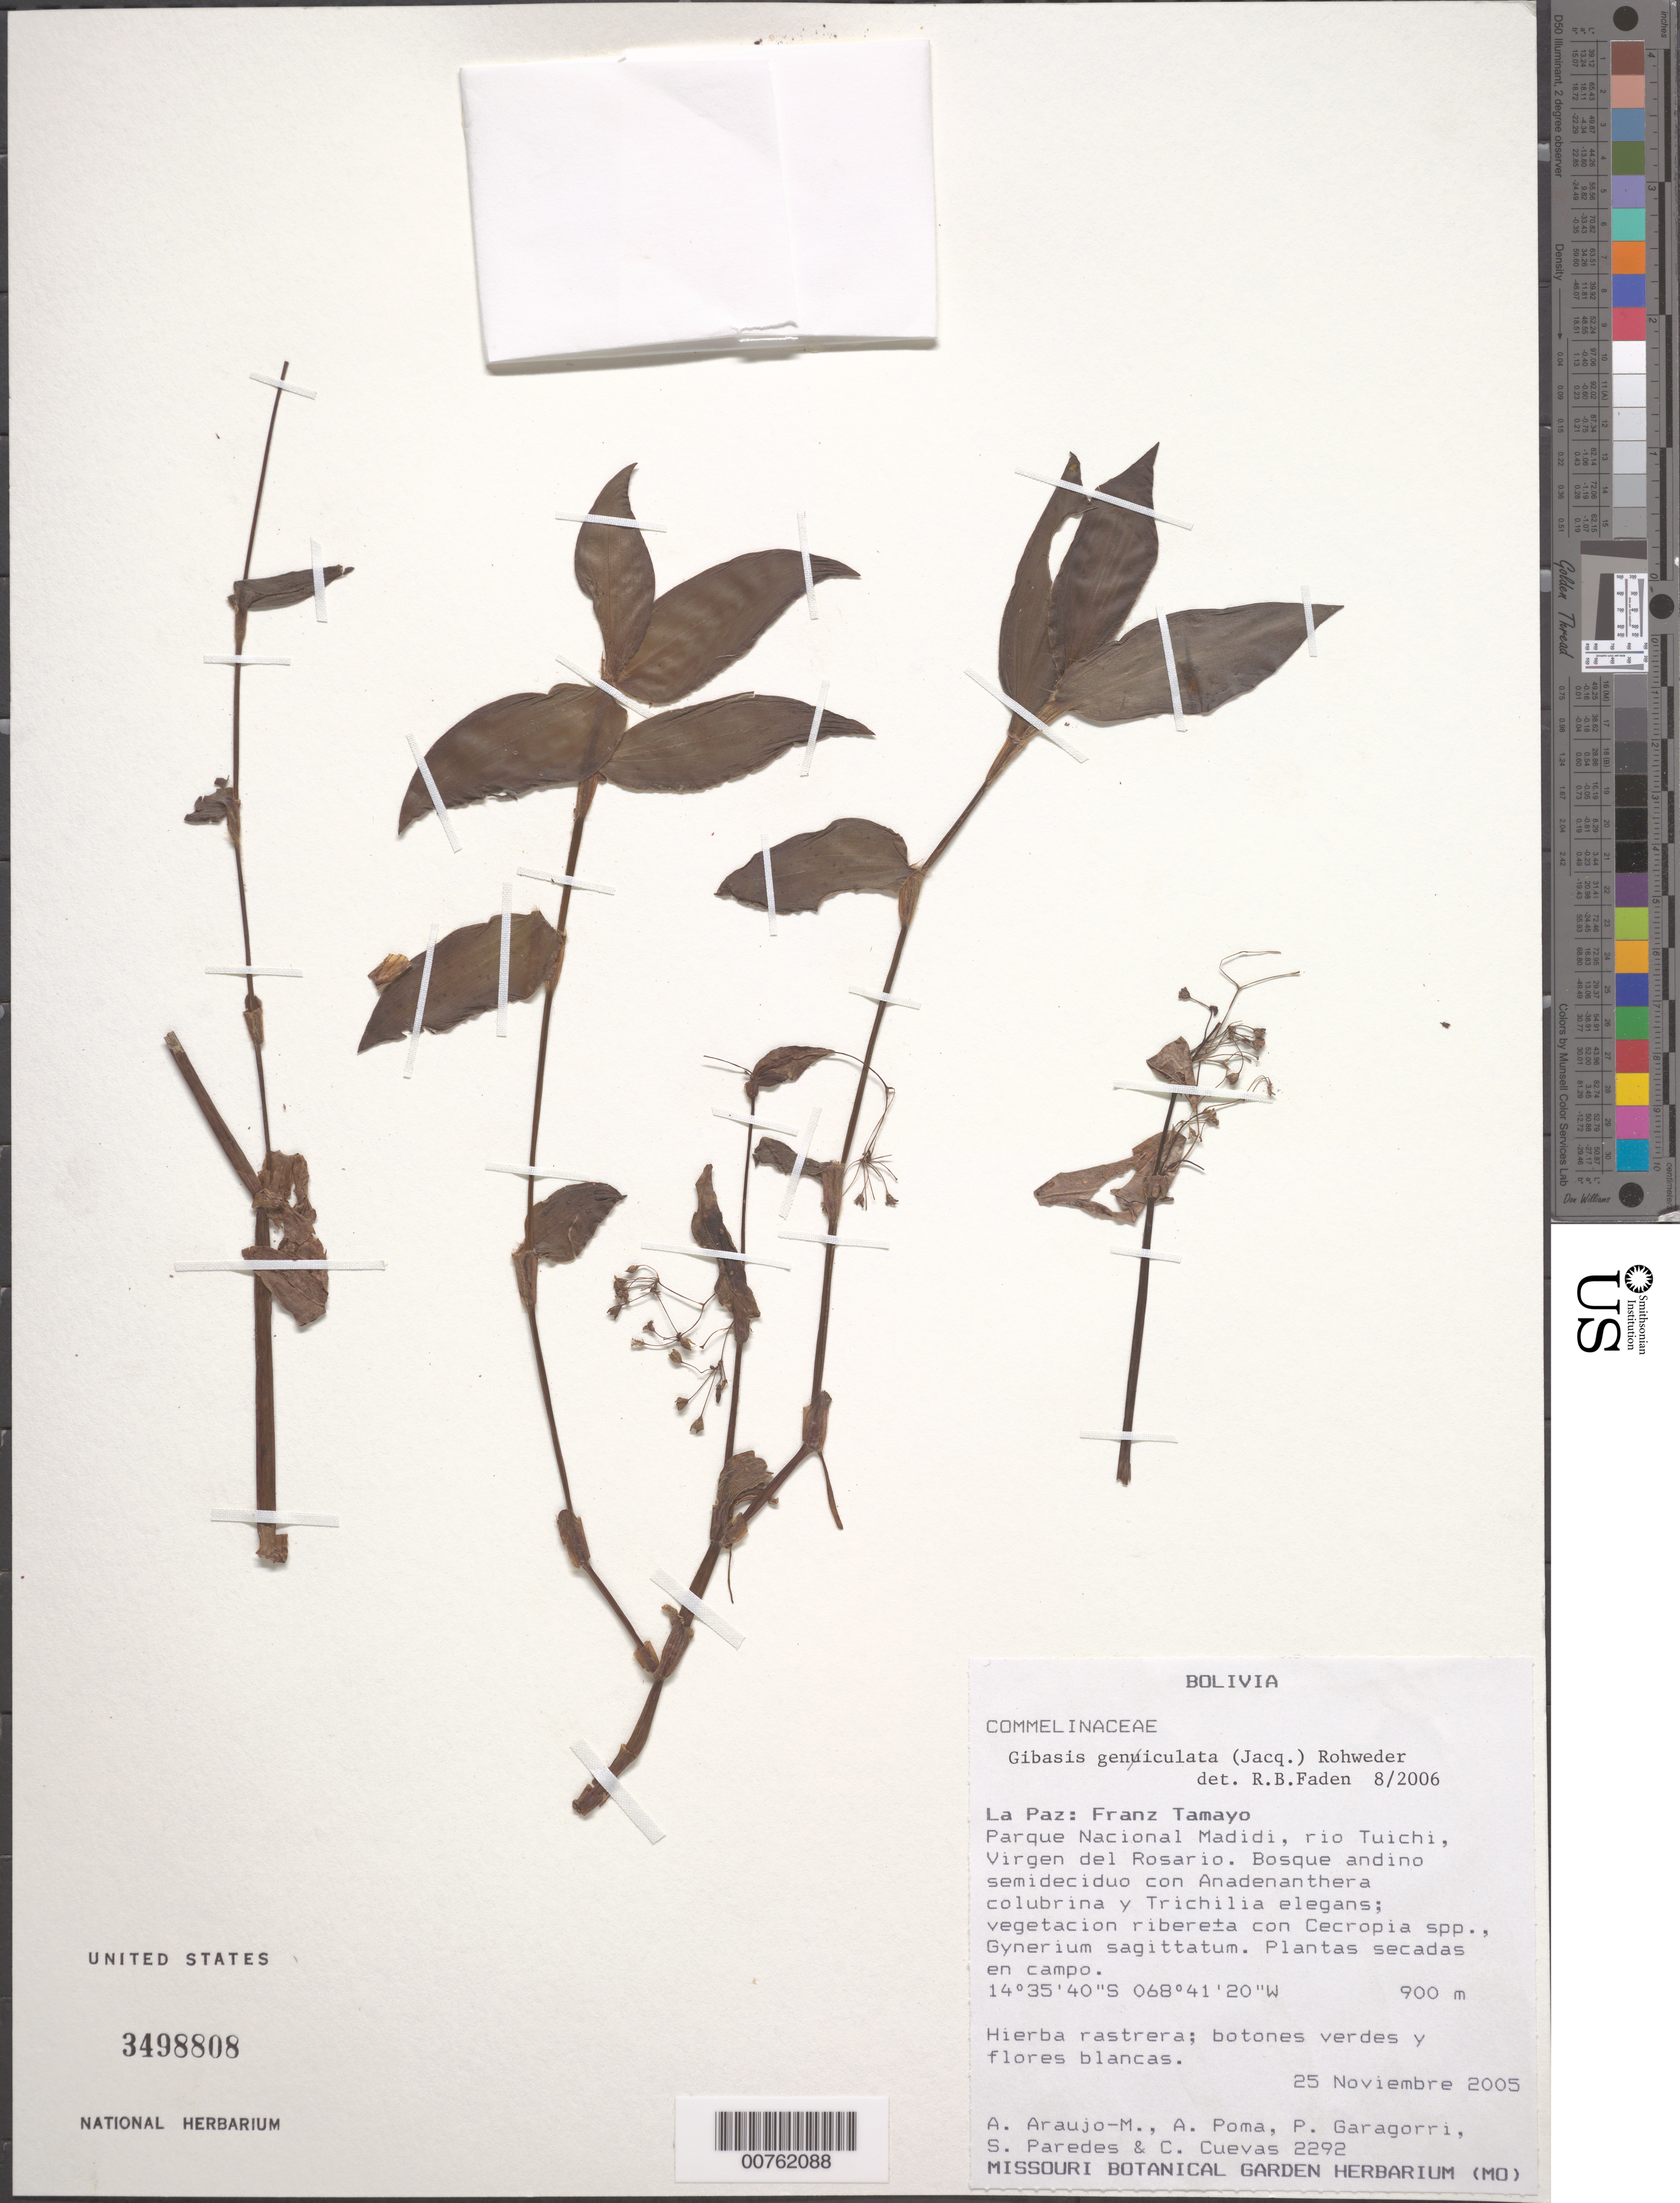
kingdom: Plantae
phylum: Tracheophyta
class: Liliopsida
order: Commelinales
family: Commelinaceae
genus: Gibasis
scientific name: Gibasis geniculata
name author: (Jacq.) Rohweder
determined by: Faden, Robert B., (US), Smithsonian Institution - National Museum of Natural History (UNITED STATES)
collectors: A. Araujo-M. et al.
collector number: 2292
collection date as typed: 25 Nov 2005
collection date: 2005-11-25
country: Bolivia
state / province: La Paz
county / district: Franz Tamayo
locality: Parque Nacional Madidi, Rio Tuichi, Virgen del Rosa Rio.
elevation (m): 900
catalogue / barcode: US 3498808